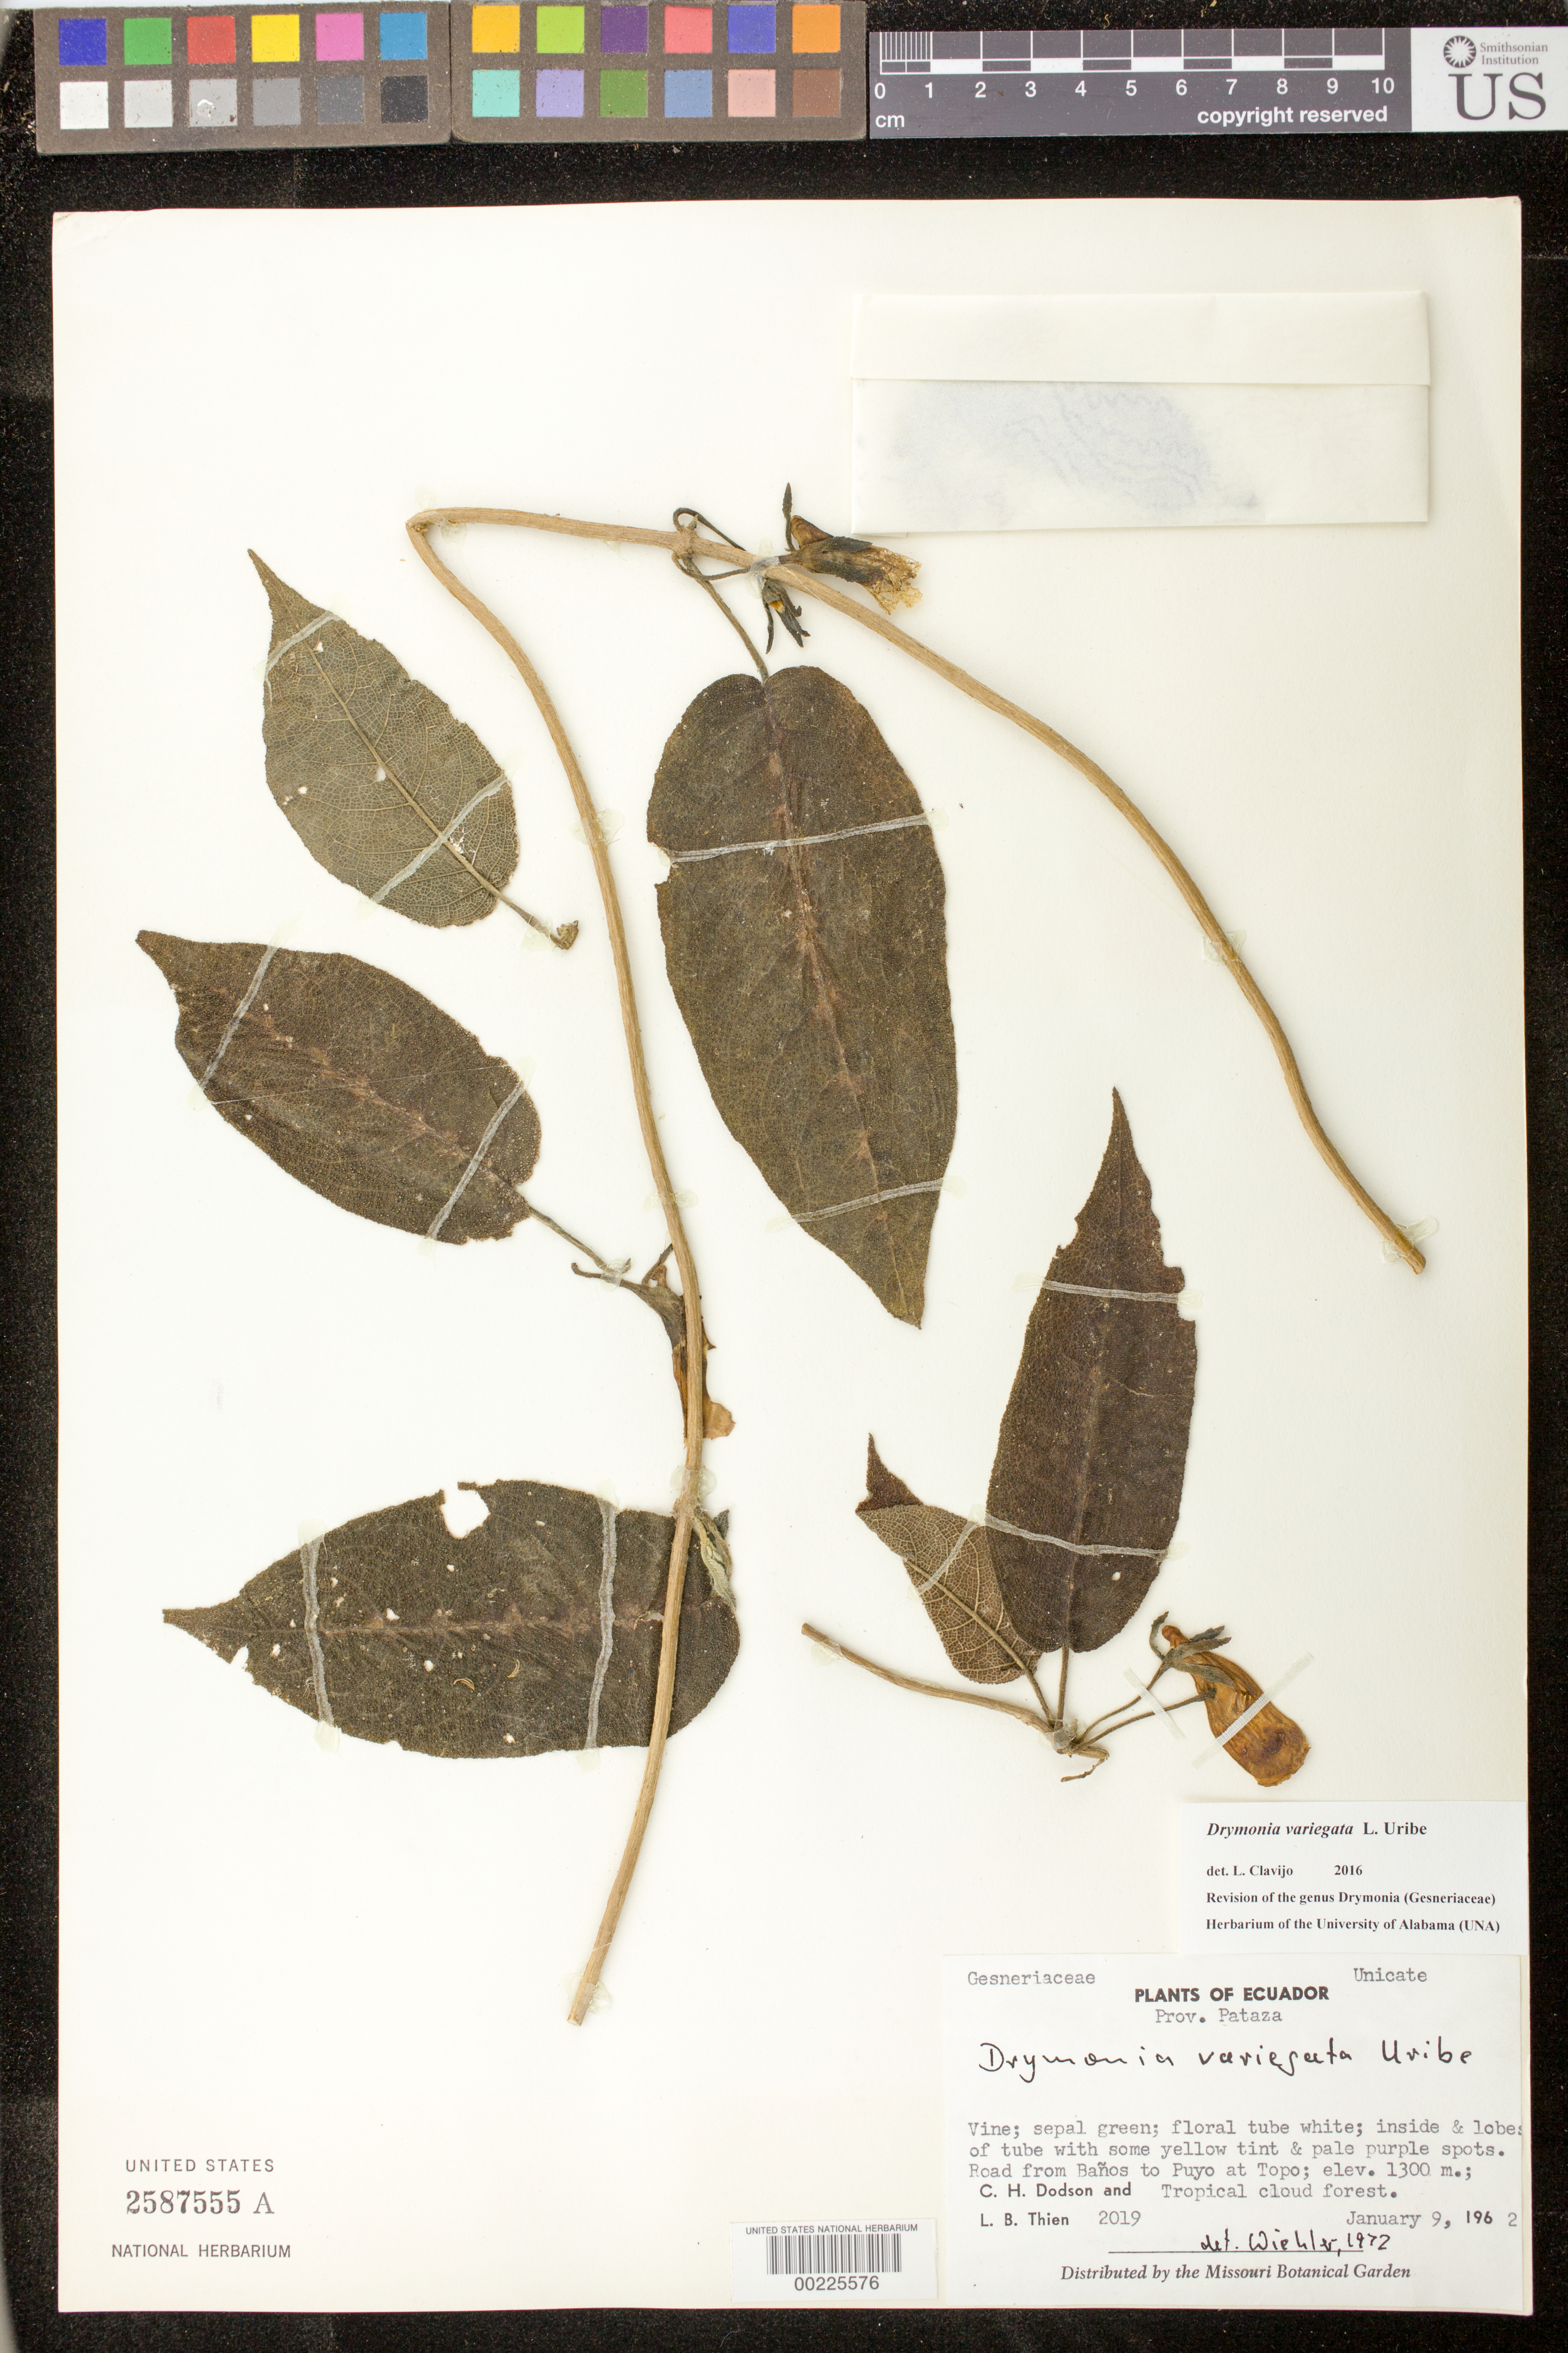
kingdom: Plantae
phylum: Tracheophyta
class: Magnoliopsida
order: Lamiales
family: Gesneriaceae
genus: Drymonia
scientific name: Drymonia variegata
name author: L. Uribe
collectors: C. H. Dodson & L. Thien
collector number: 2019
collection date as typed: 09 Jan 1962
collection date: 1962-01-09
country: Ecuador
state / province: Pastaza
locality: Road from Banos to Puyo at Topo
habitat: Tropical cloud forest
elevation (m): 1300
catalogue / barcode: US 2587555A